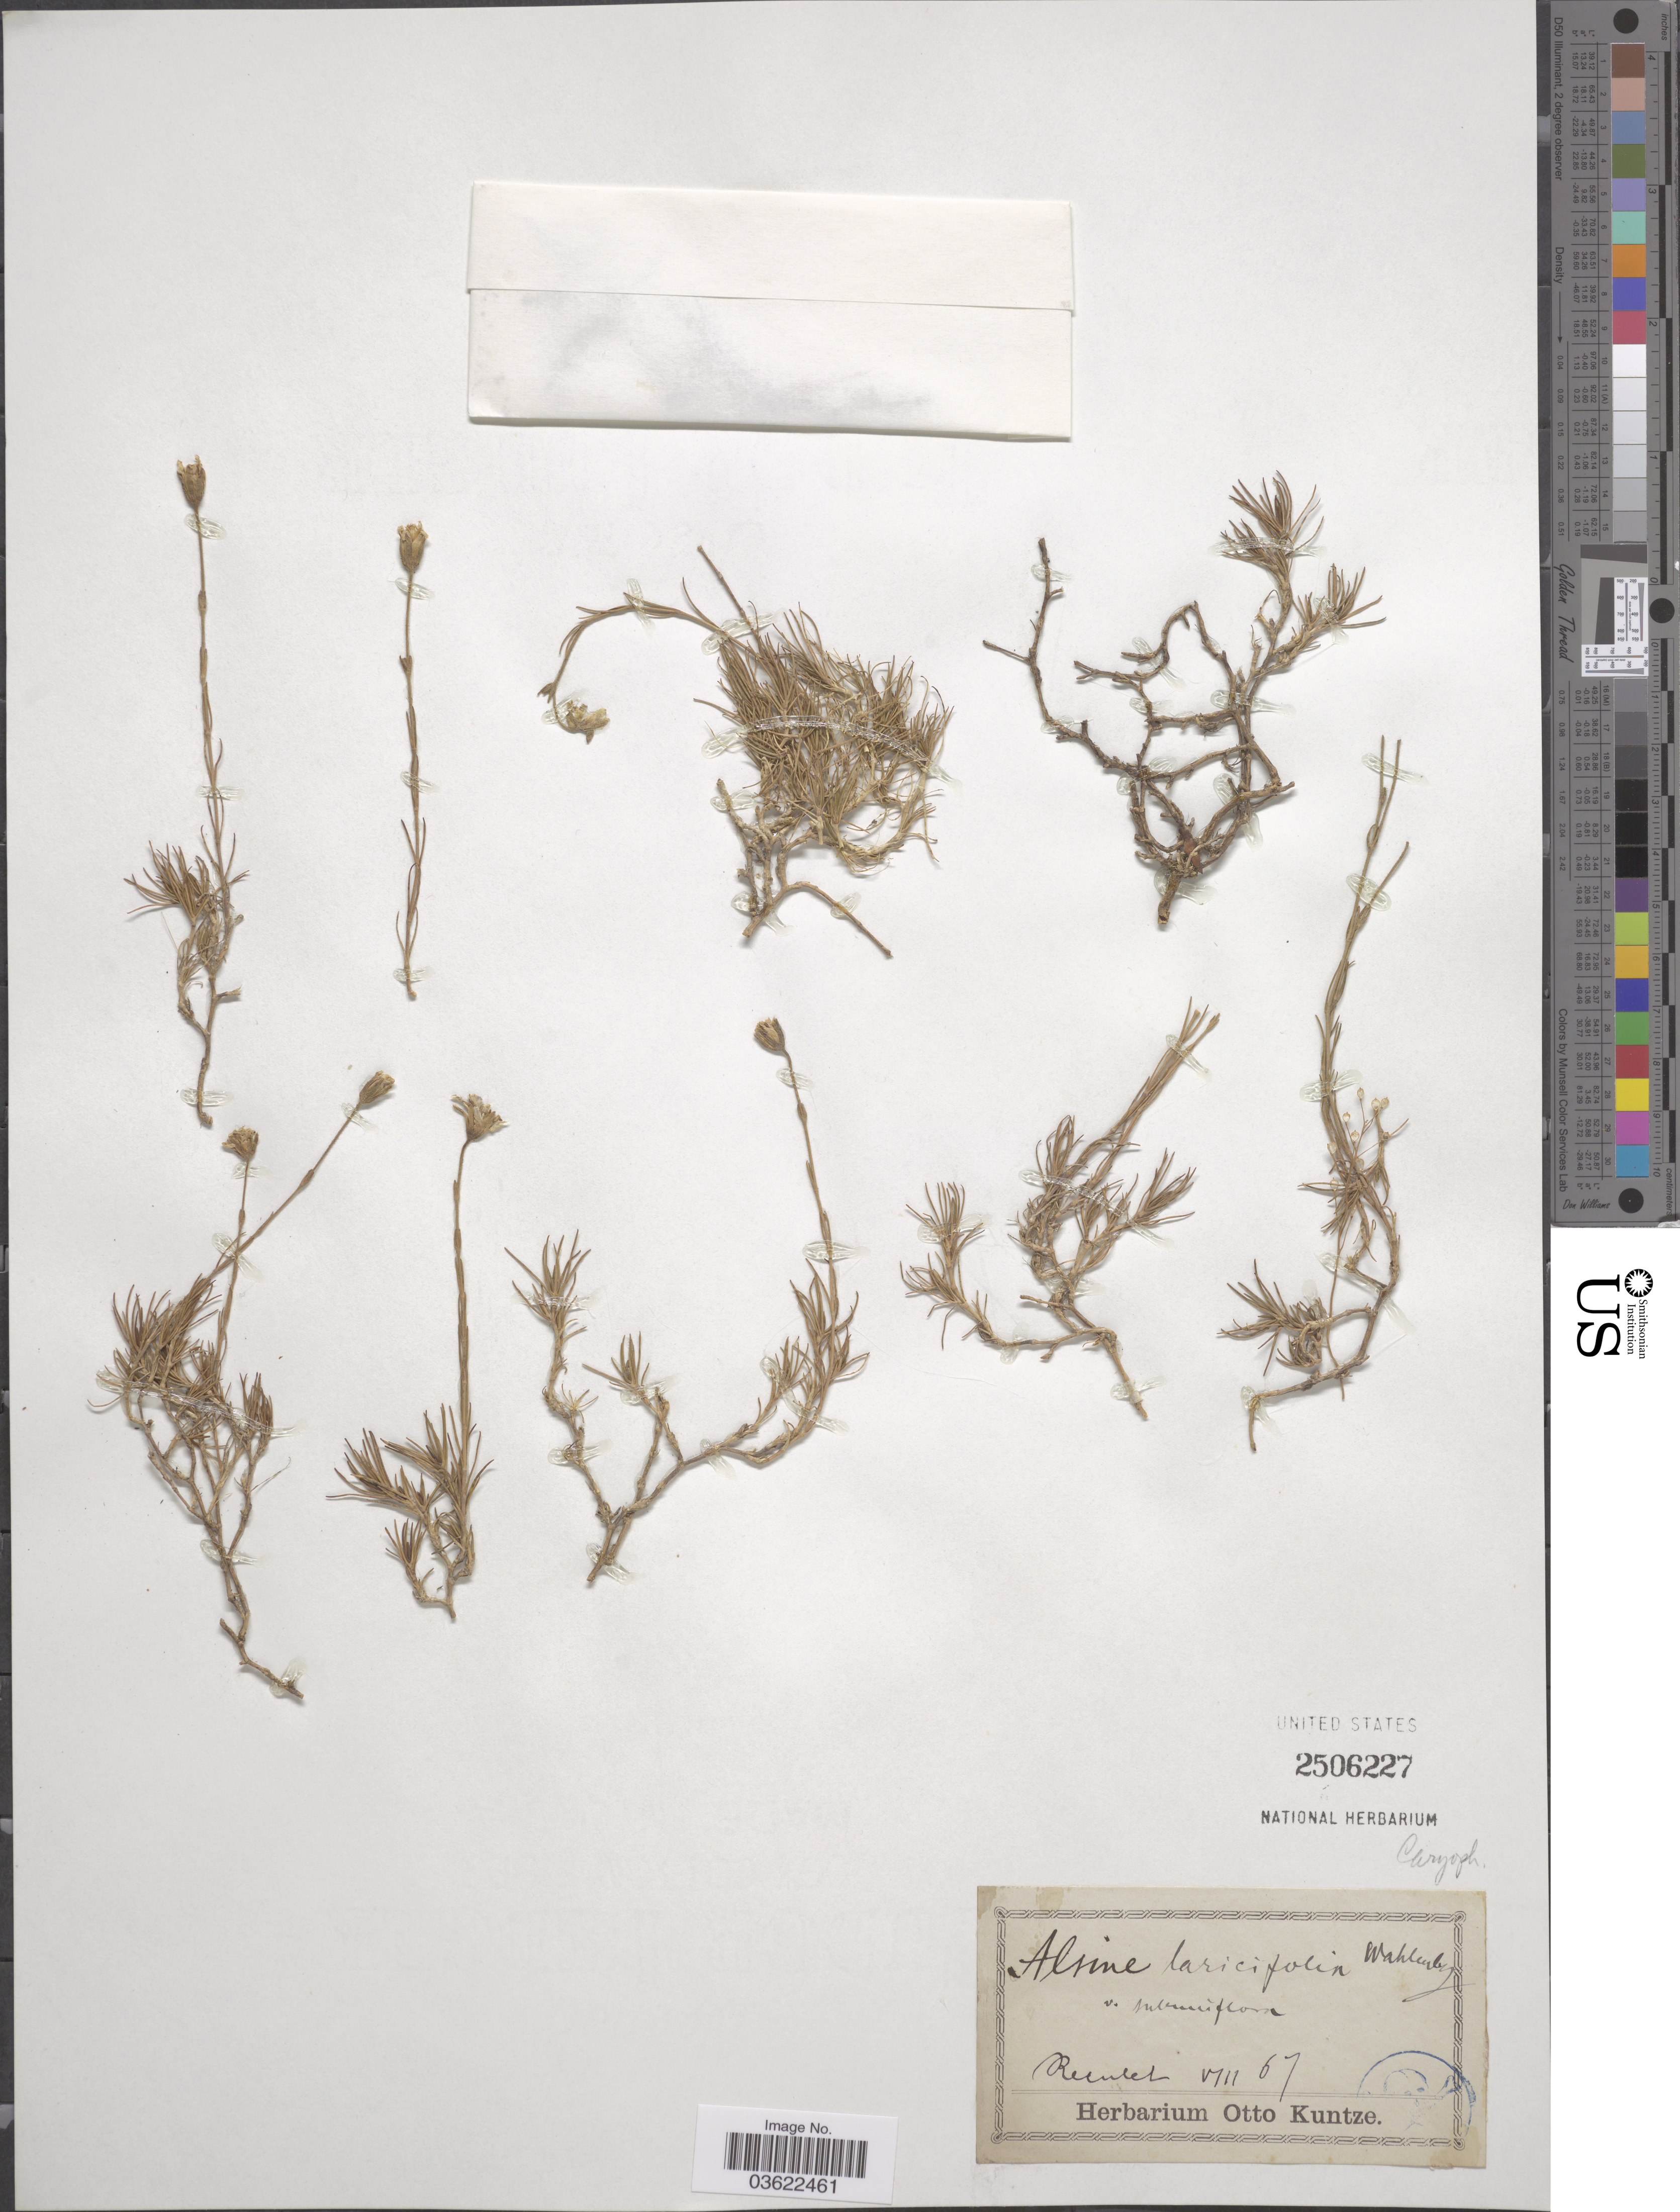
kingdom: Plantae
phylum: Tracheophyta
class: Magnoliopsida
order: Caryophyllales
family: Caryophyllaceae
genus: Cherleria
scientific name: Cherleria laricifolia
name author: (L.) Iamonico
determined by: Strong, Mark T., (BOT), Smithsonian Institution - National Museum of Natural History (UNITED STATES)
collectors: ex herb. Otto Kuntze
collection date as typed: Transcribed d/m/y: /8/67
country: France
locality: Reculet.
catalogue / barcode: US 2506227